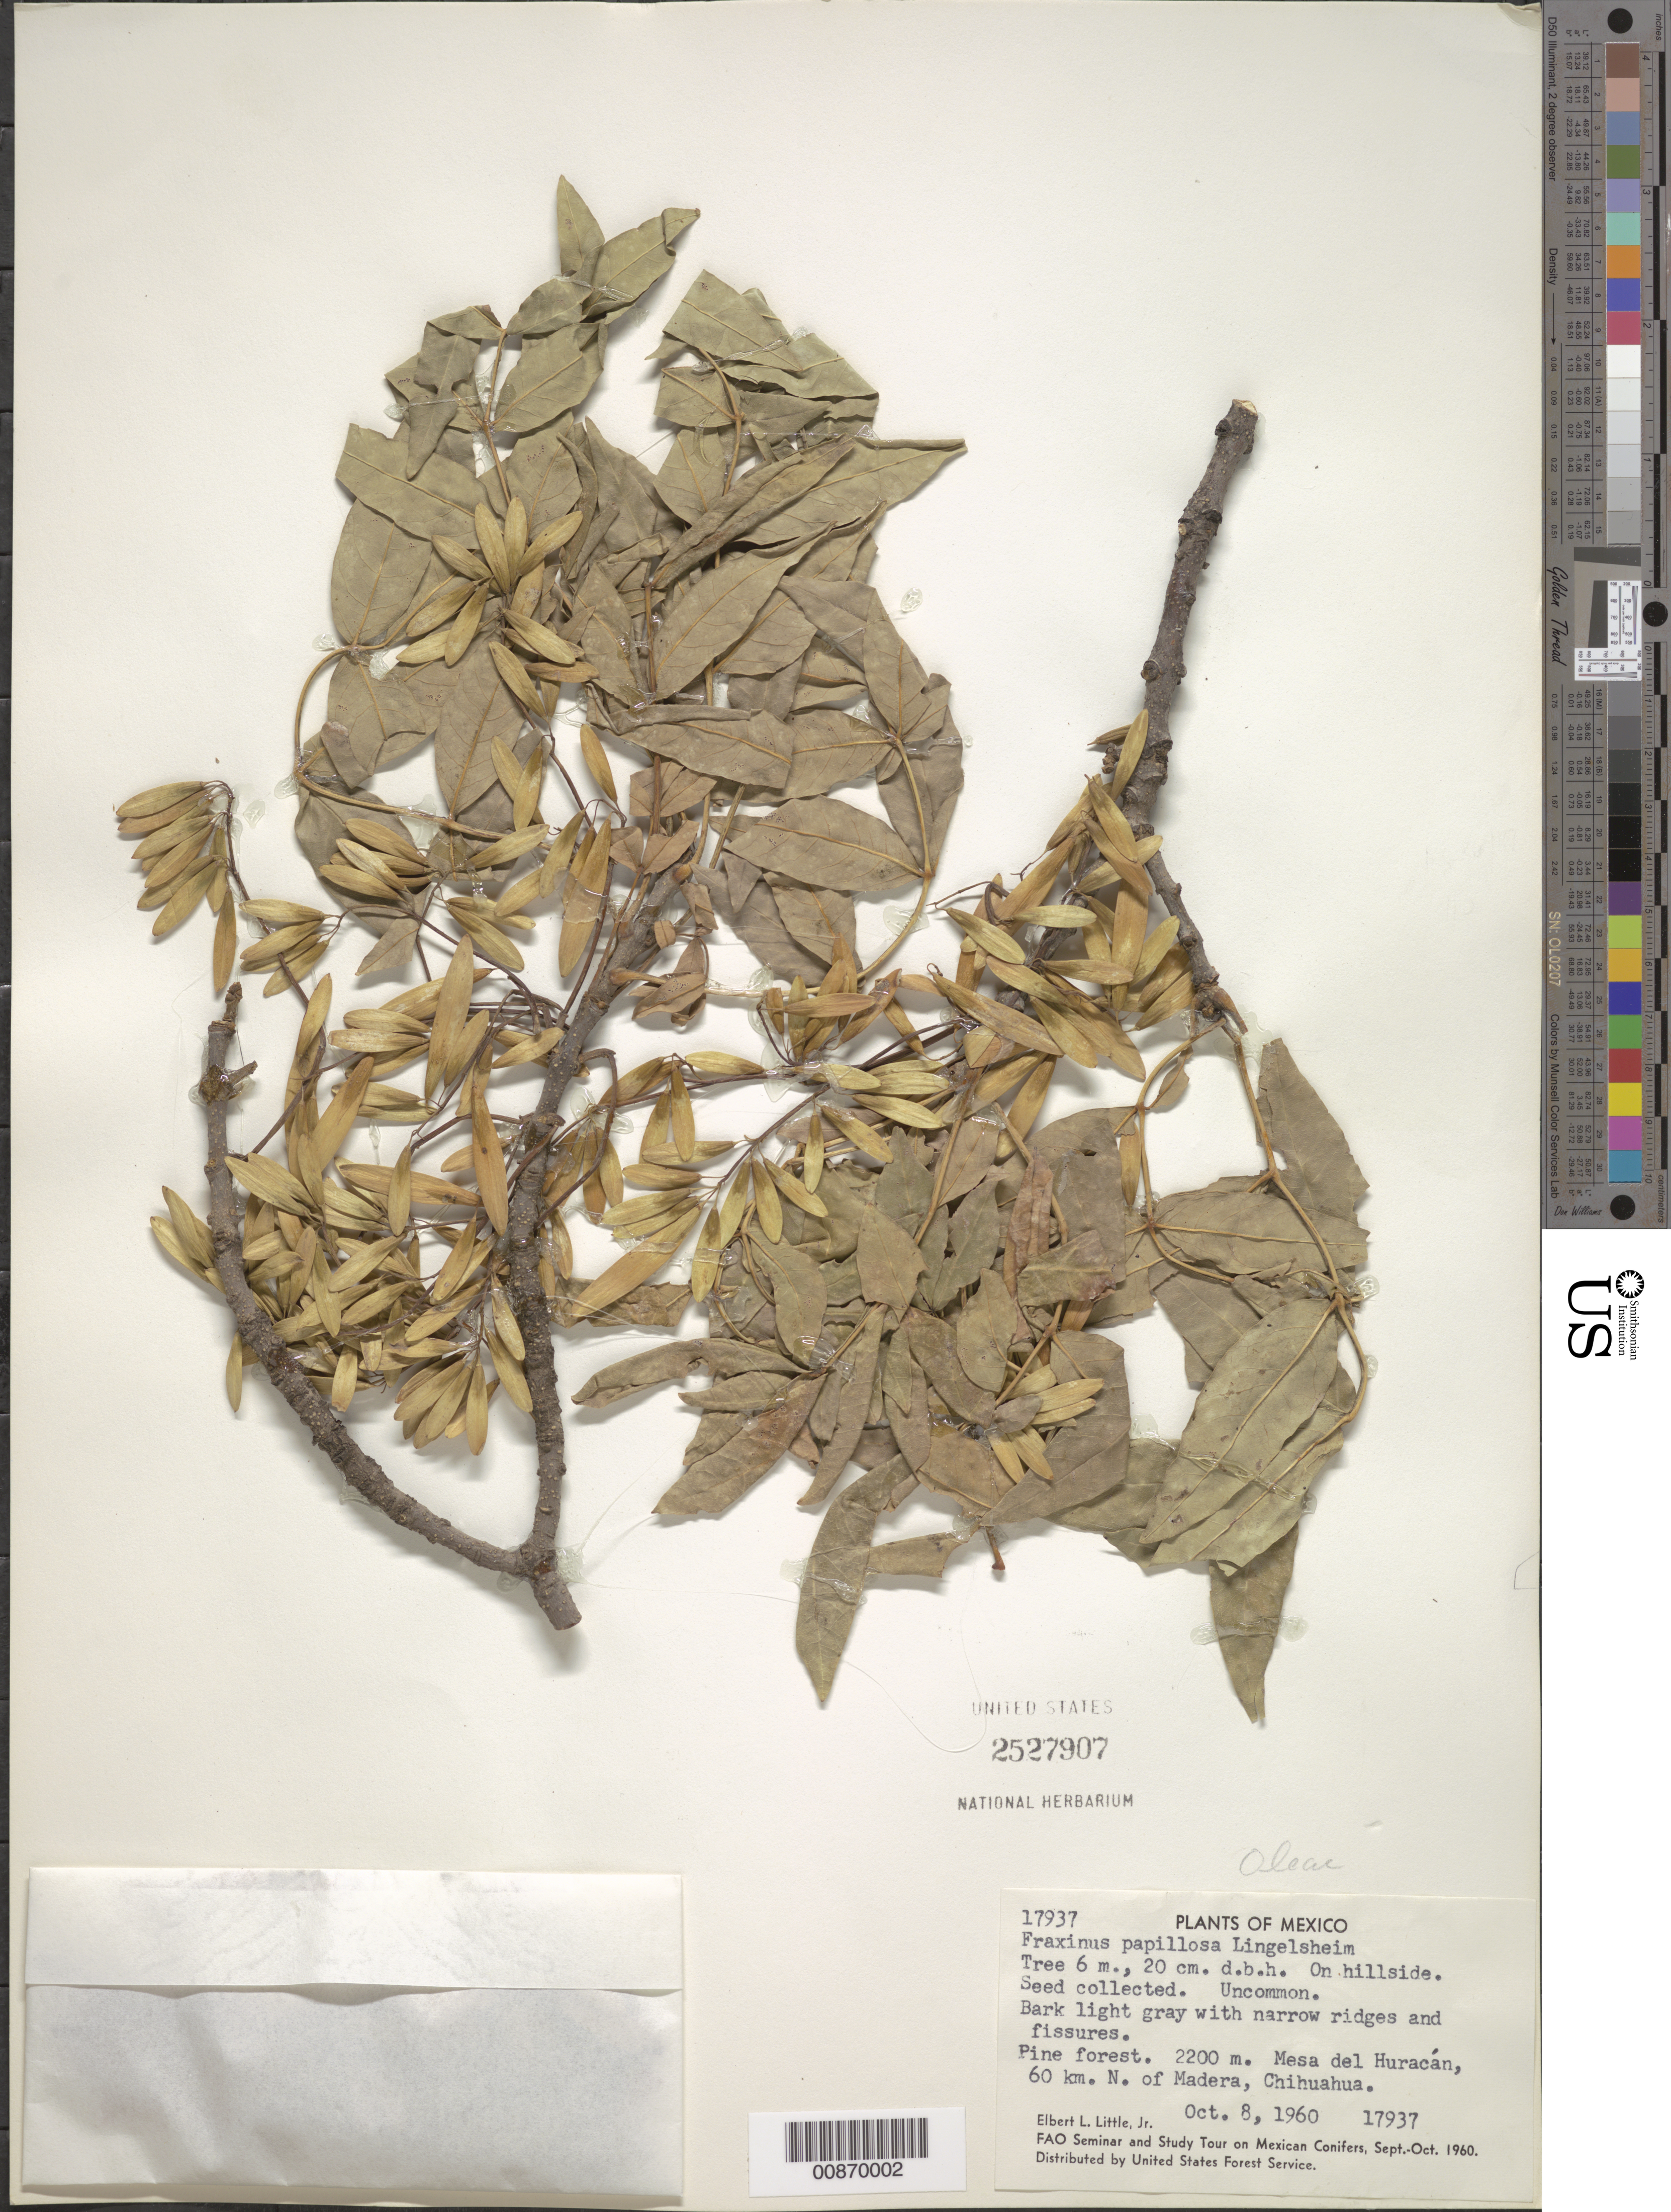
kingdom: Plantae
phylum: Tracheophyta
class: Magnoliopsida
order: Lamiales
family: Oleaceae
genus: Fraxinus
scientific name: Fraxinus papillosa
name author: Lingelsh.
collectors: E. L. Little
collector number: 17937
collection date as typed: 08 Oct 1960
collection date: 1960-10-08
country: Mexico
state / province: Chihuahua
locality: Mesa del Huracán, 60 km. N of Madera, Chihuahua.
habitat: Pine forest. On hillside.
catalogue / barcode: US 2527907